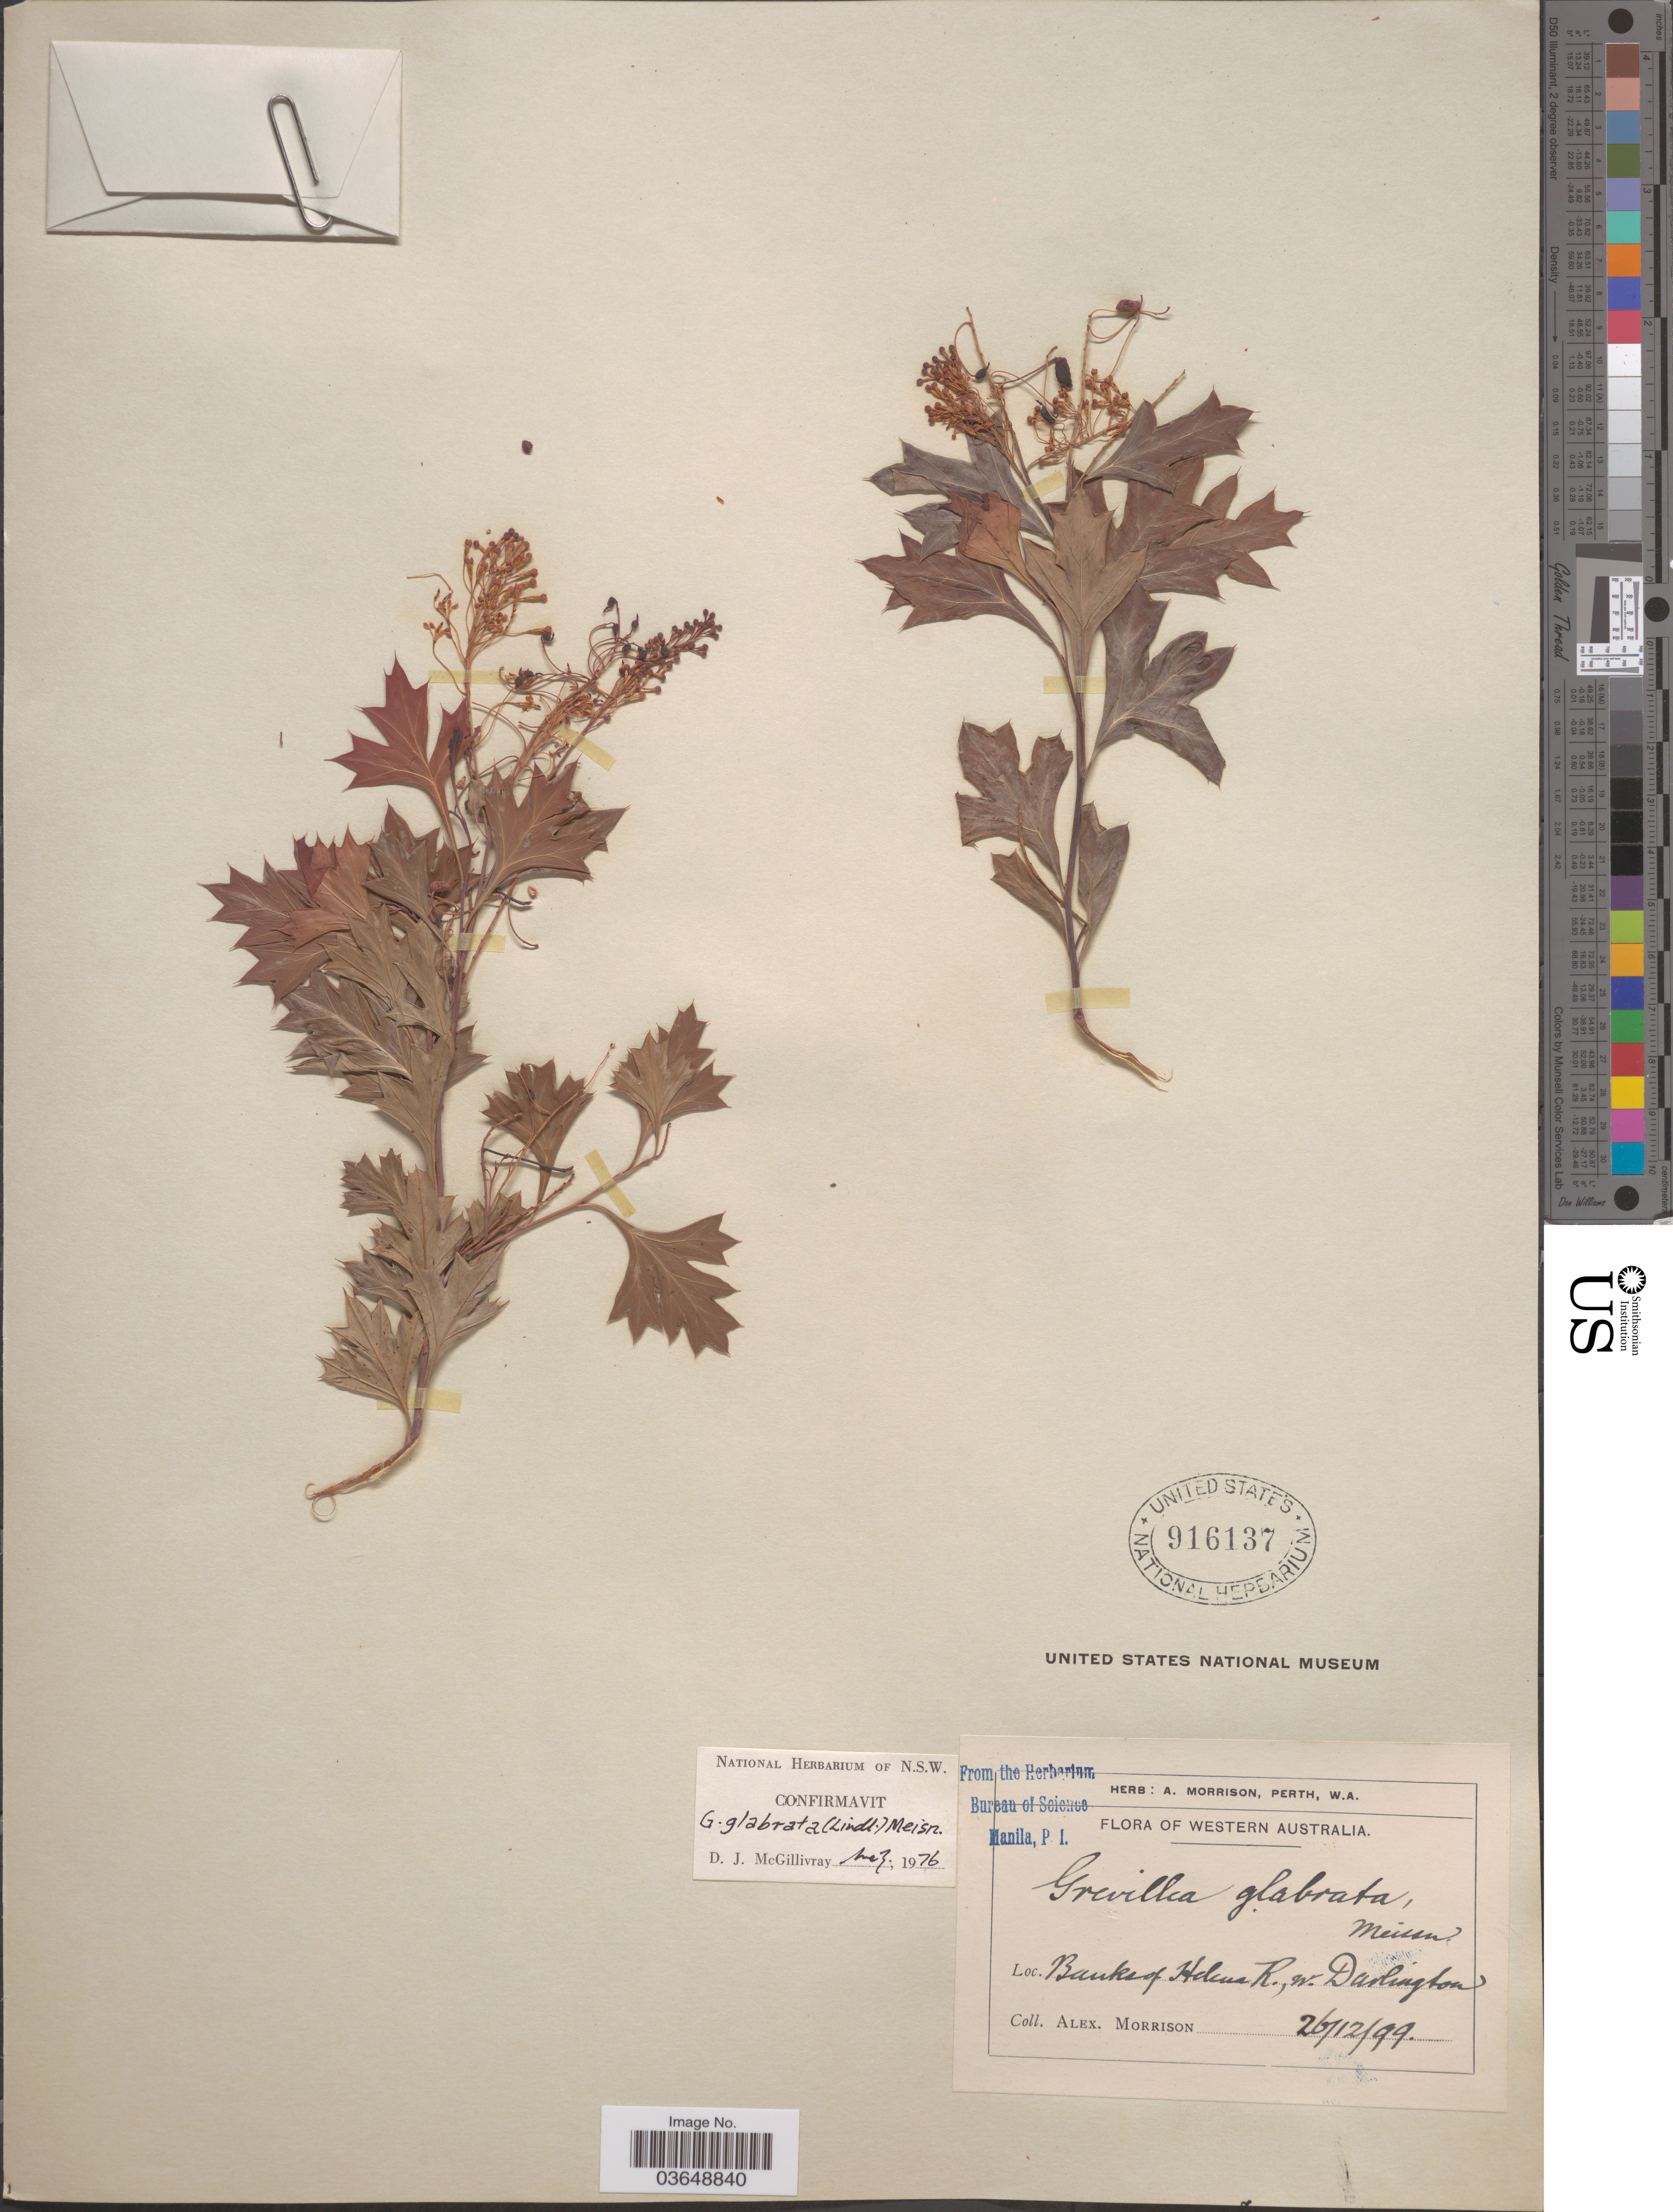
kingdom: Plantae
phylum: Tracheophyta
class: Magnoliopsida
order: Proteales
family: Proteaceae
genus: Grevillea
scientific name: Grevillea glabrata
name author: (Lindl.) Meisn.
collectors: A. Morrison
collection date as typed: Transcribed d/m/y: 26/12/99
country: Australia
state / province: Western Australia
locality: Banks of Helena R., W. Darlington.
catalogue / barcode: US 916137